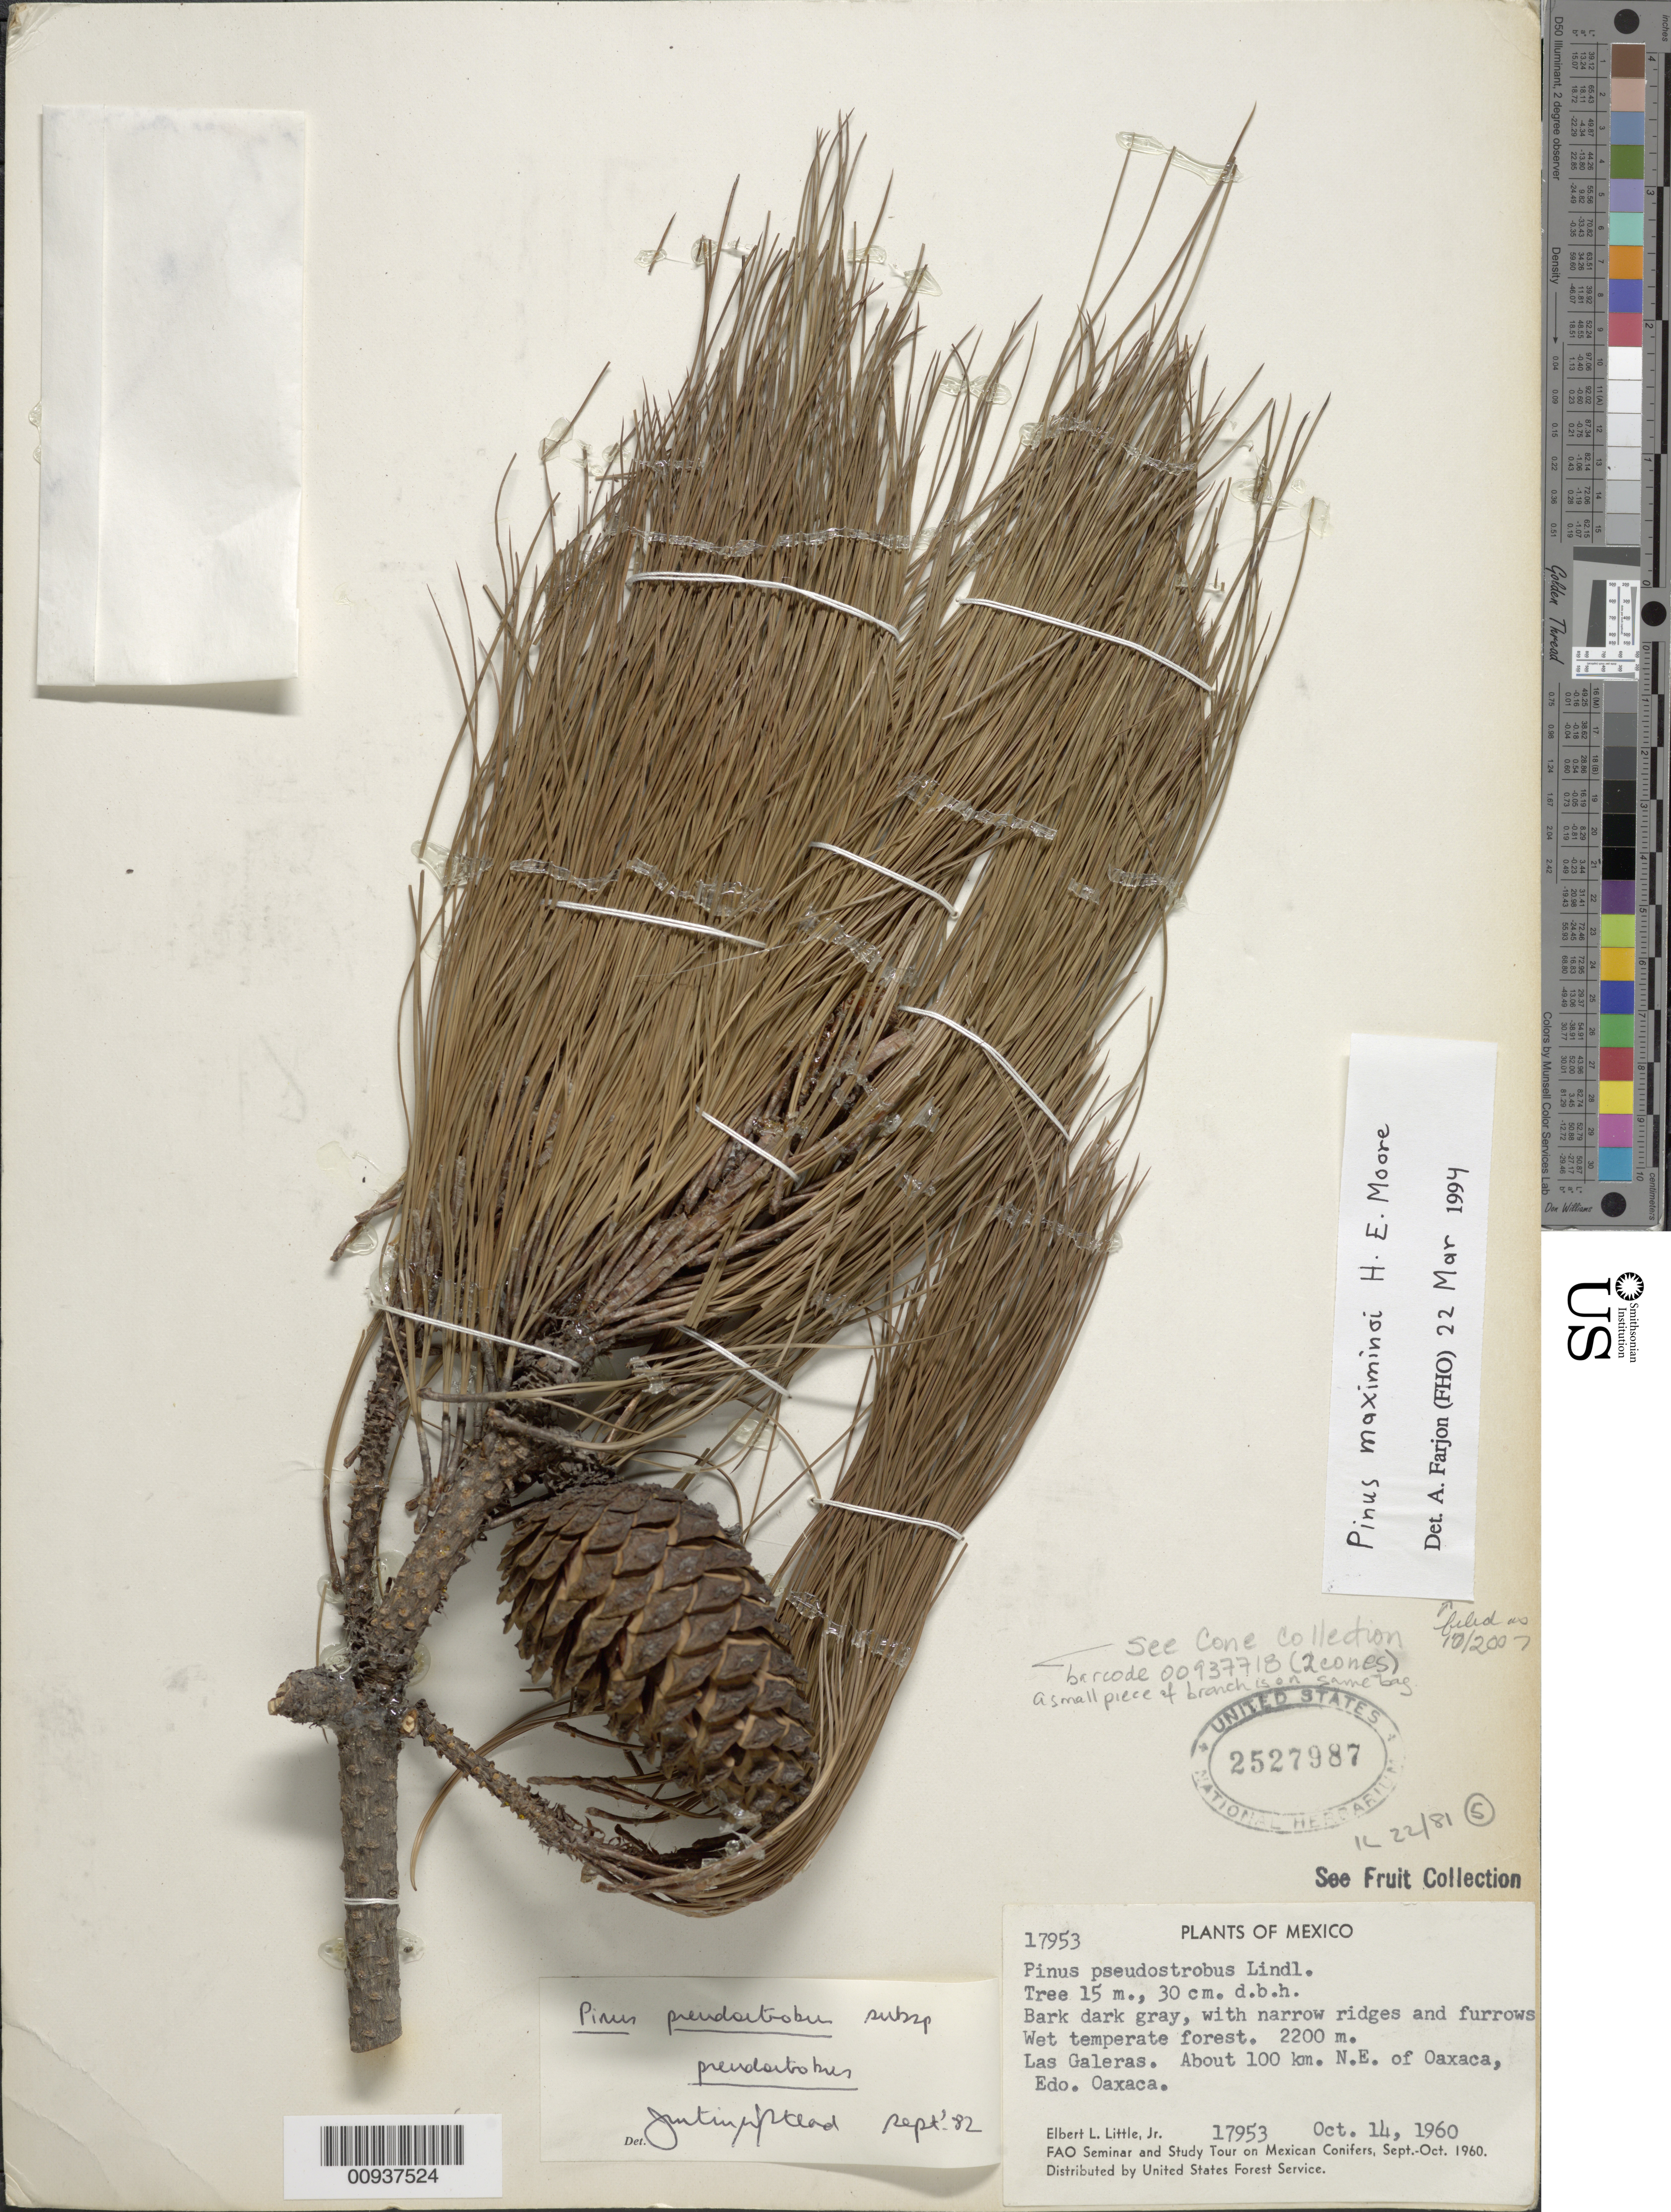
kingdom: Plantae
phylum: Tracheophyta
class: Pinopsida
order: Pinales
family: Pinaceae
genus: Pinus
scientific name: Pinus maximinoi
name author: H.E. Moore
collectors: E. L. Little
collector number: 17953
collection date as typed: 14 Oct 1960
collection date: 1960-10-14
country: Mexico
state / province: Oaxaca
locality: Las galeras. About 100 km. NE of Oaxaca.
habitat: Wet temperate forest.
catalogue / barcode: US 2527987